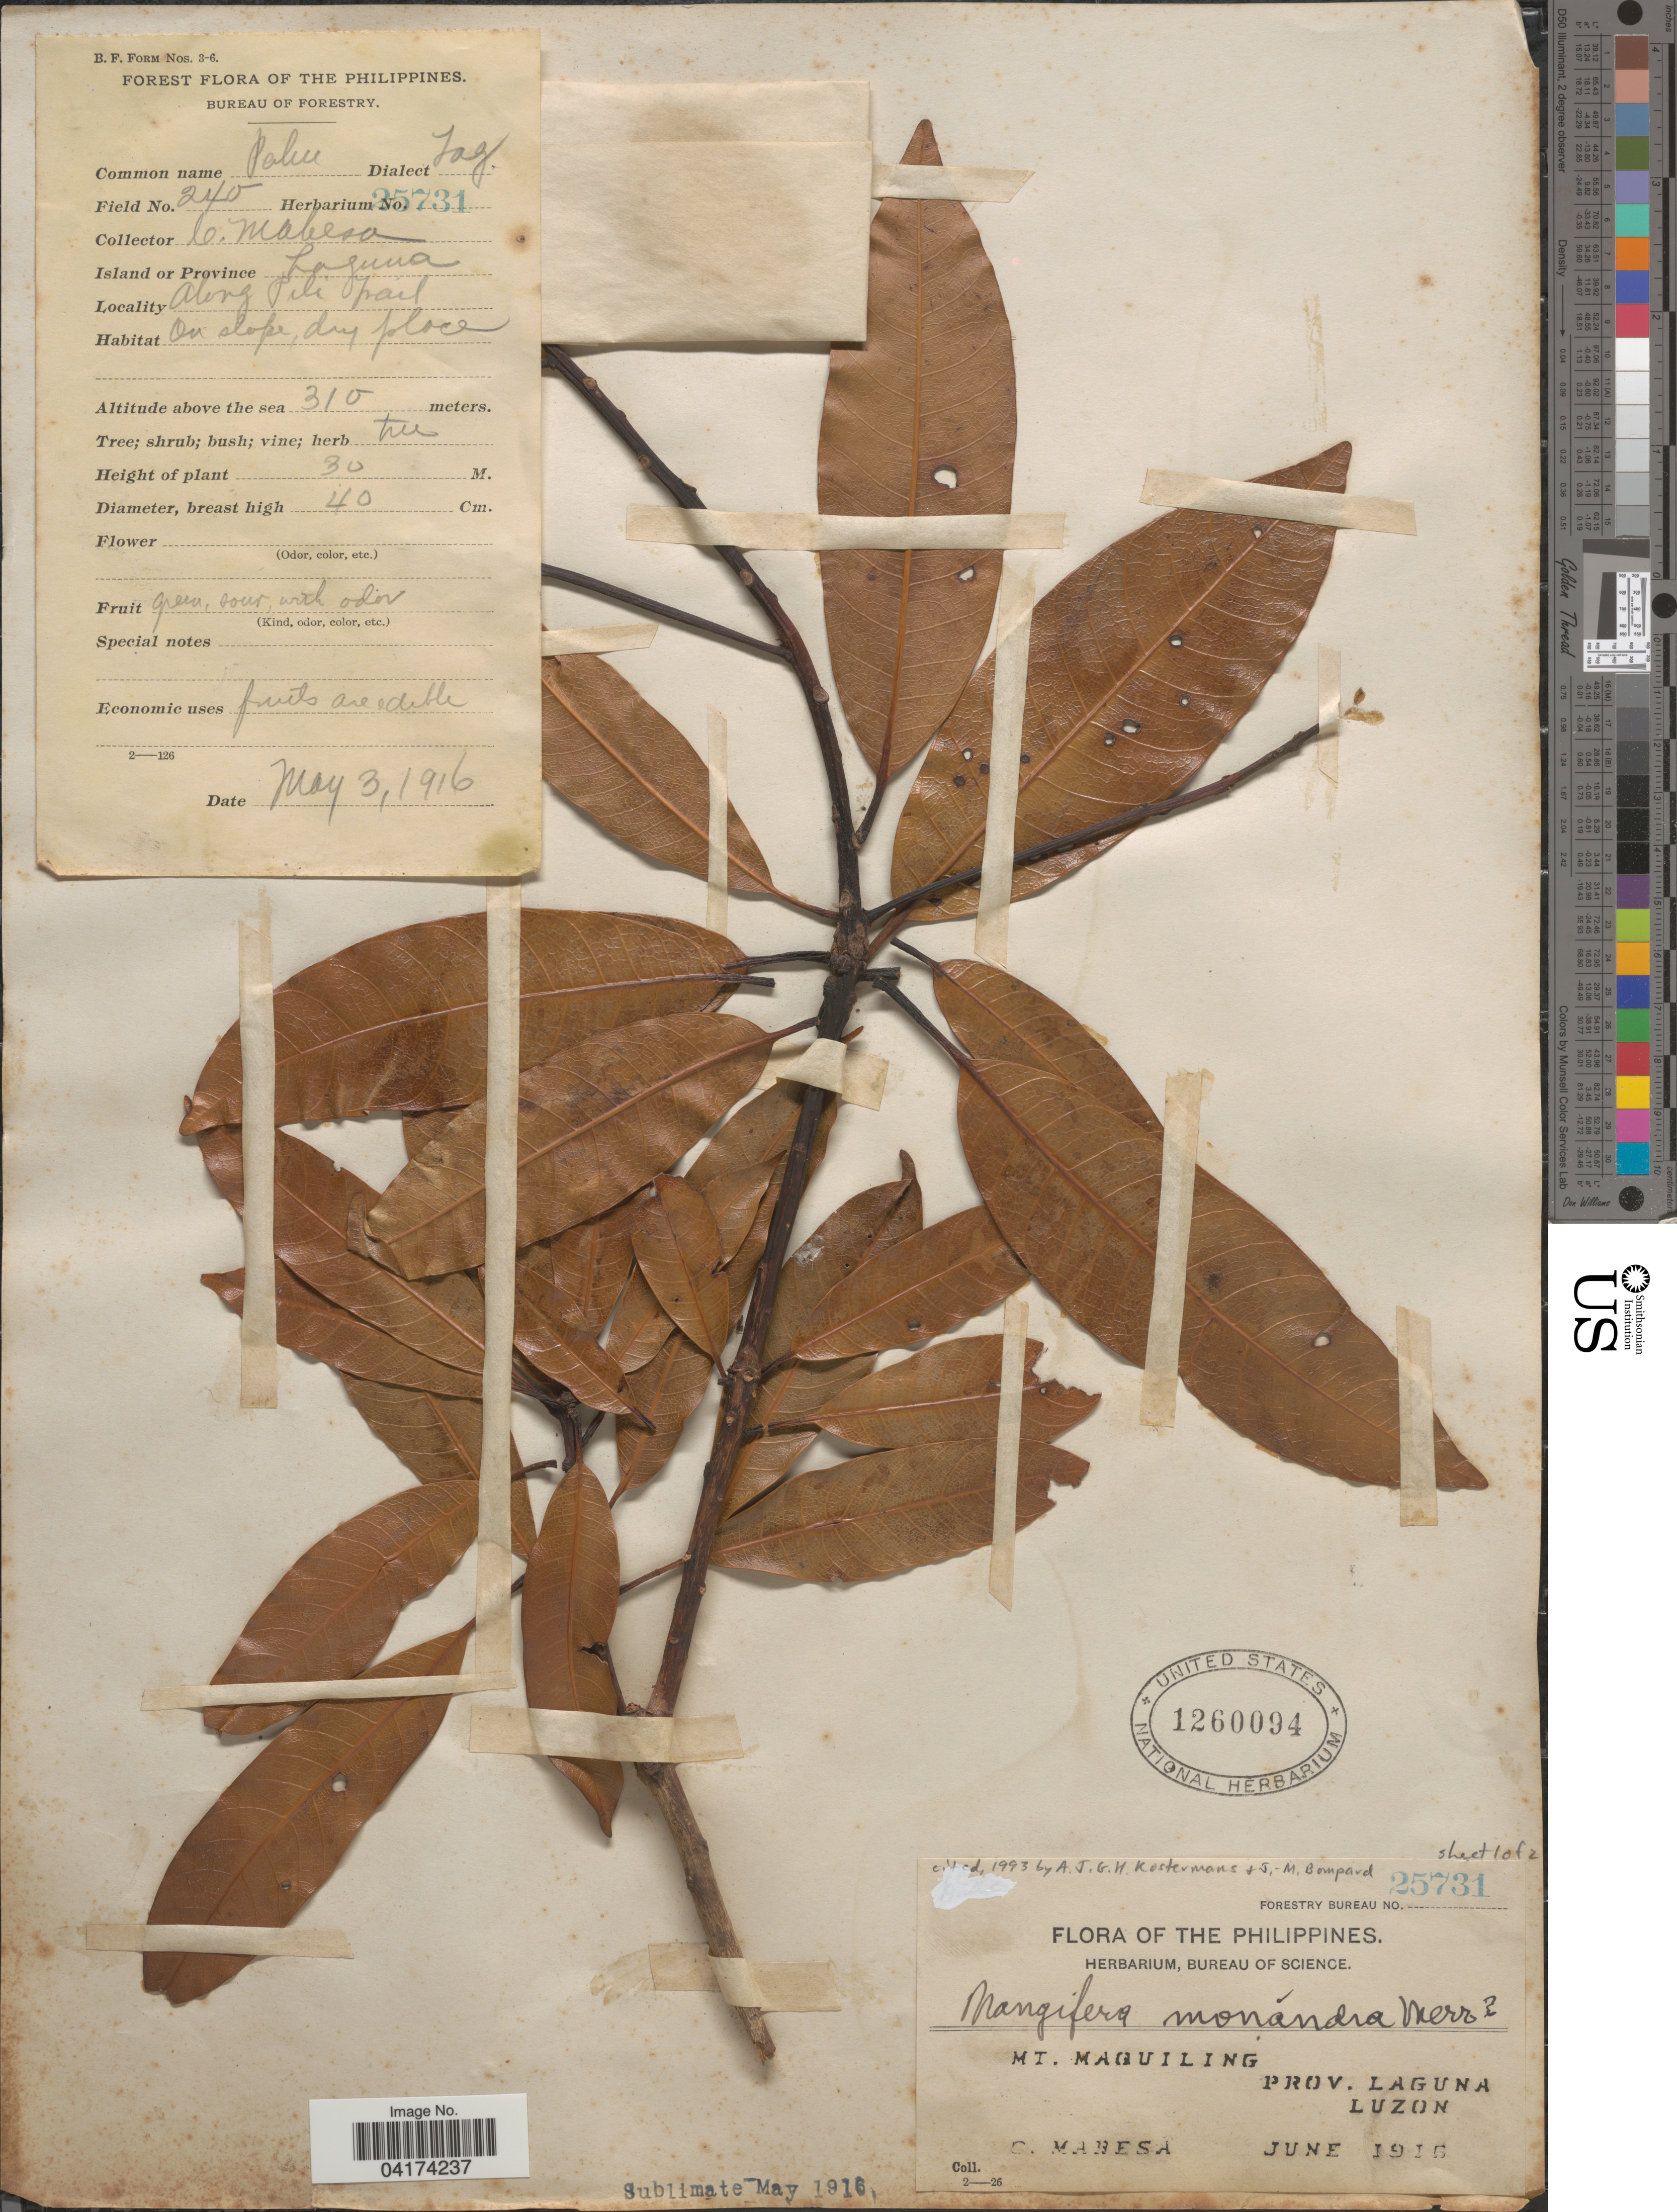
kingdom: Plantae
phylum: Tracheophyta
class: Magnoliopsida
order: Sapindales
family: Anacardiaceae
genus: Mangifera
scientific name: Mangifera monandra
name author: Merr.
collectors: C. Mabesa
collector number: Forestry Bureau 25731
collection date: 1916-06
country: Philippines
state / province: Calabarzon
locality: Mt. Maguiling. Prov. Laguna. Luzon. Along Pili trail.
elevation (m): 310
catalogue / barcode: US 1260094